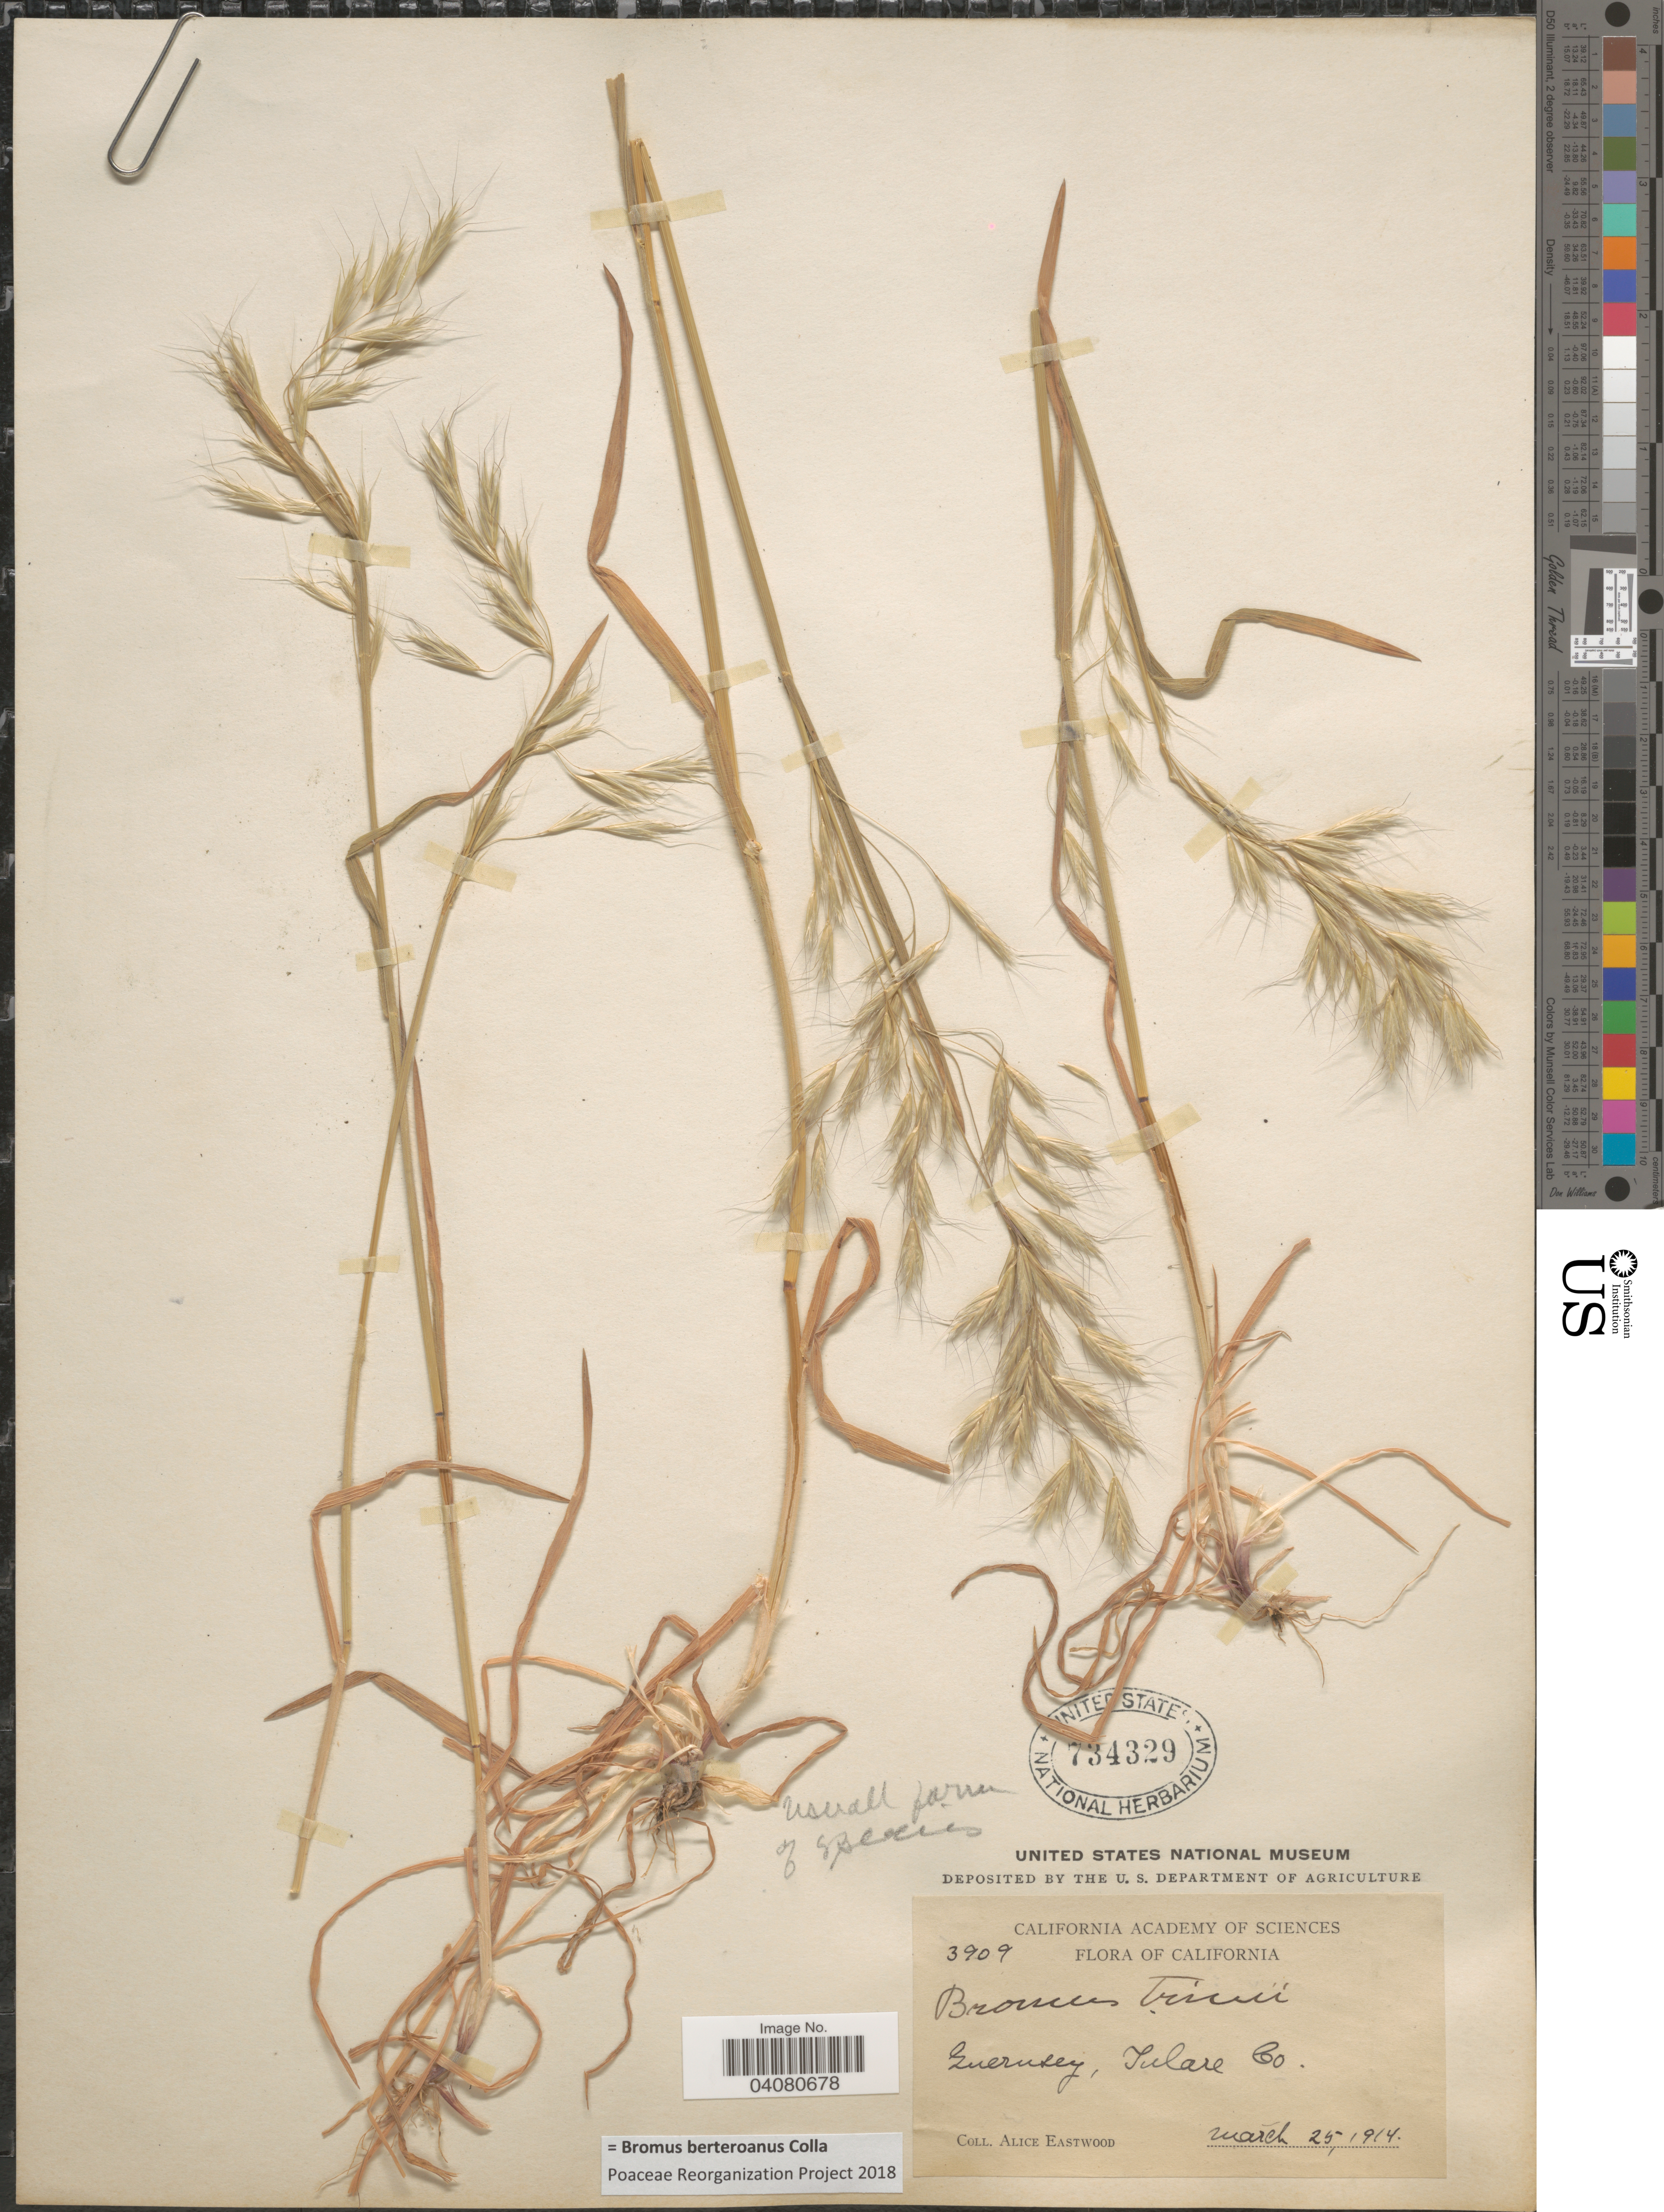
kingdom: Plantae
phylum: Tracheophyta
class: Liliopsida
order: Poales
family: Poaceae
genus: Bromus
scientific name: Bromus berteroanus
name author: Colla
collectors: A. Eastwood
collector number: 3909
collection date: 1914-03-25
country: United States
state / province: California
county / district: Tulare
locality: Guernsey, Tulare Co.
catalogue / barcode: US 734329